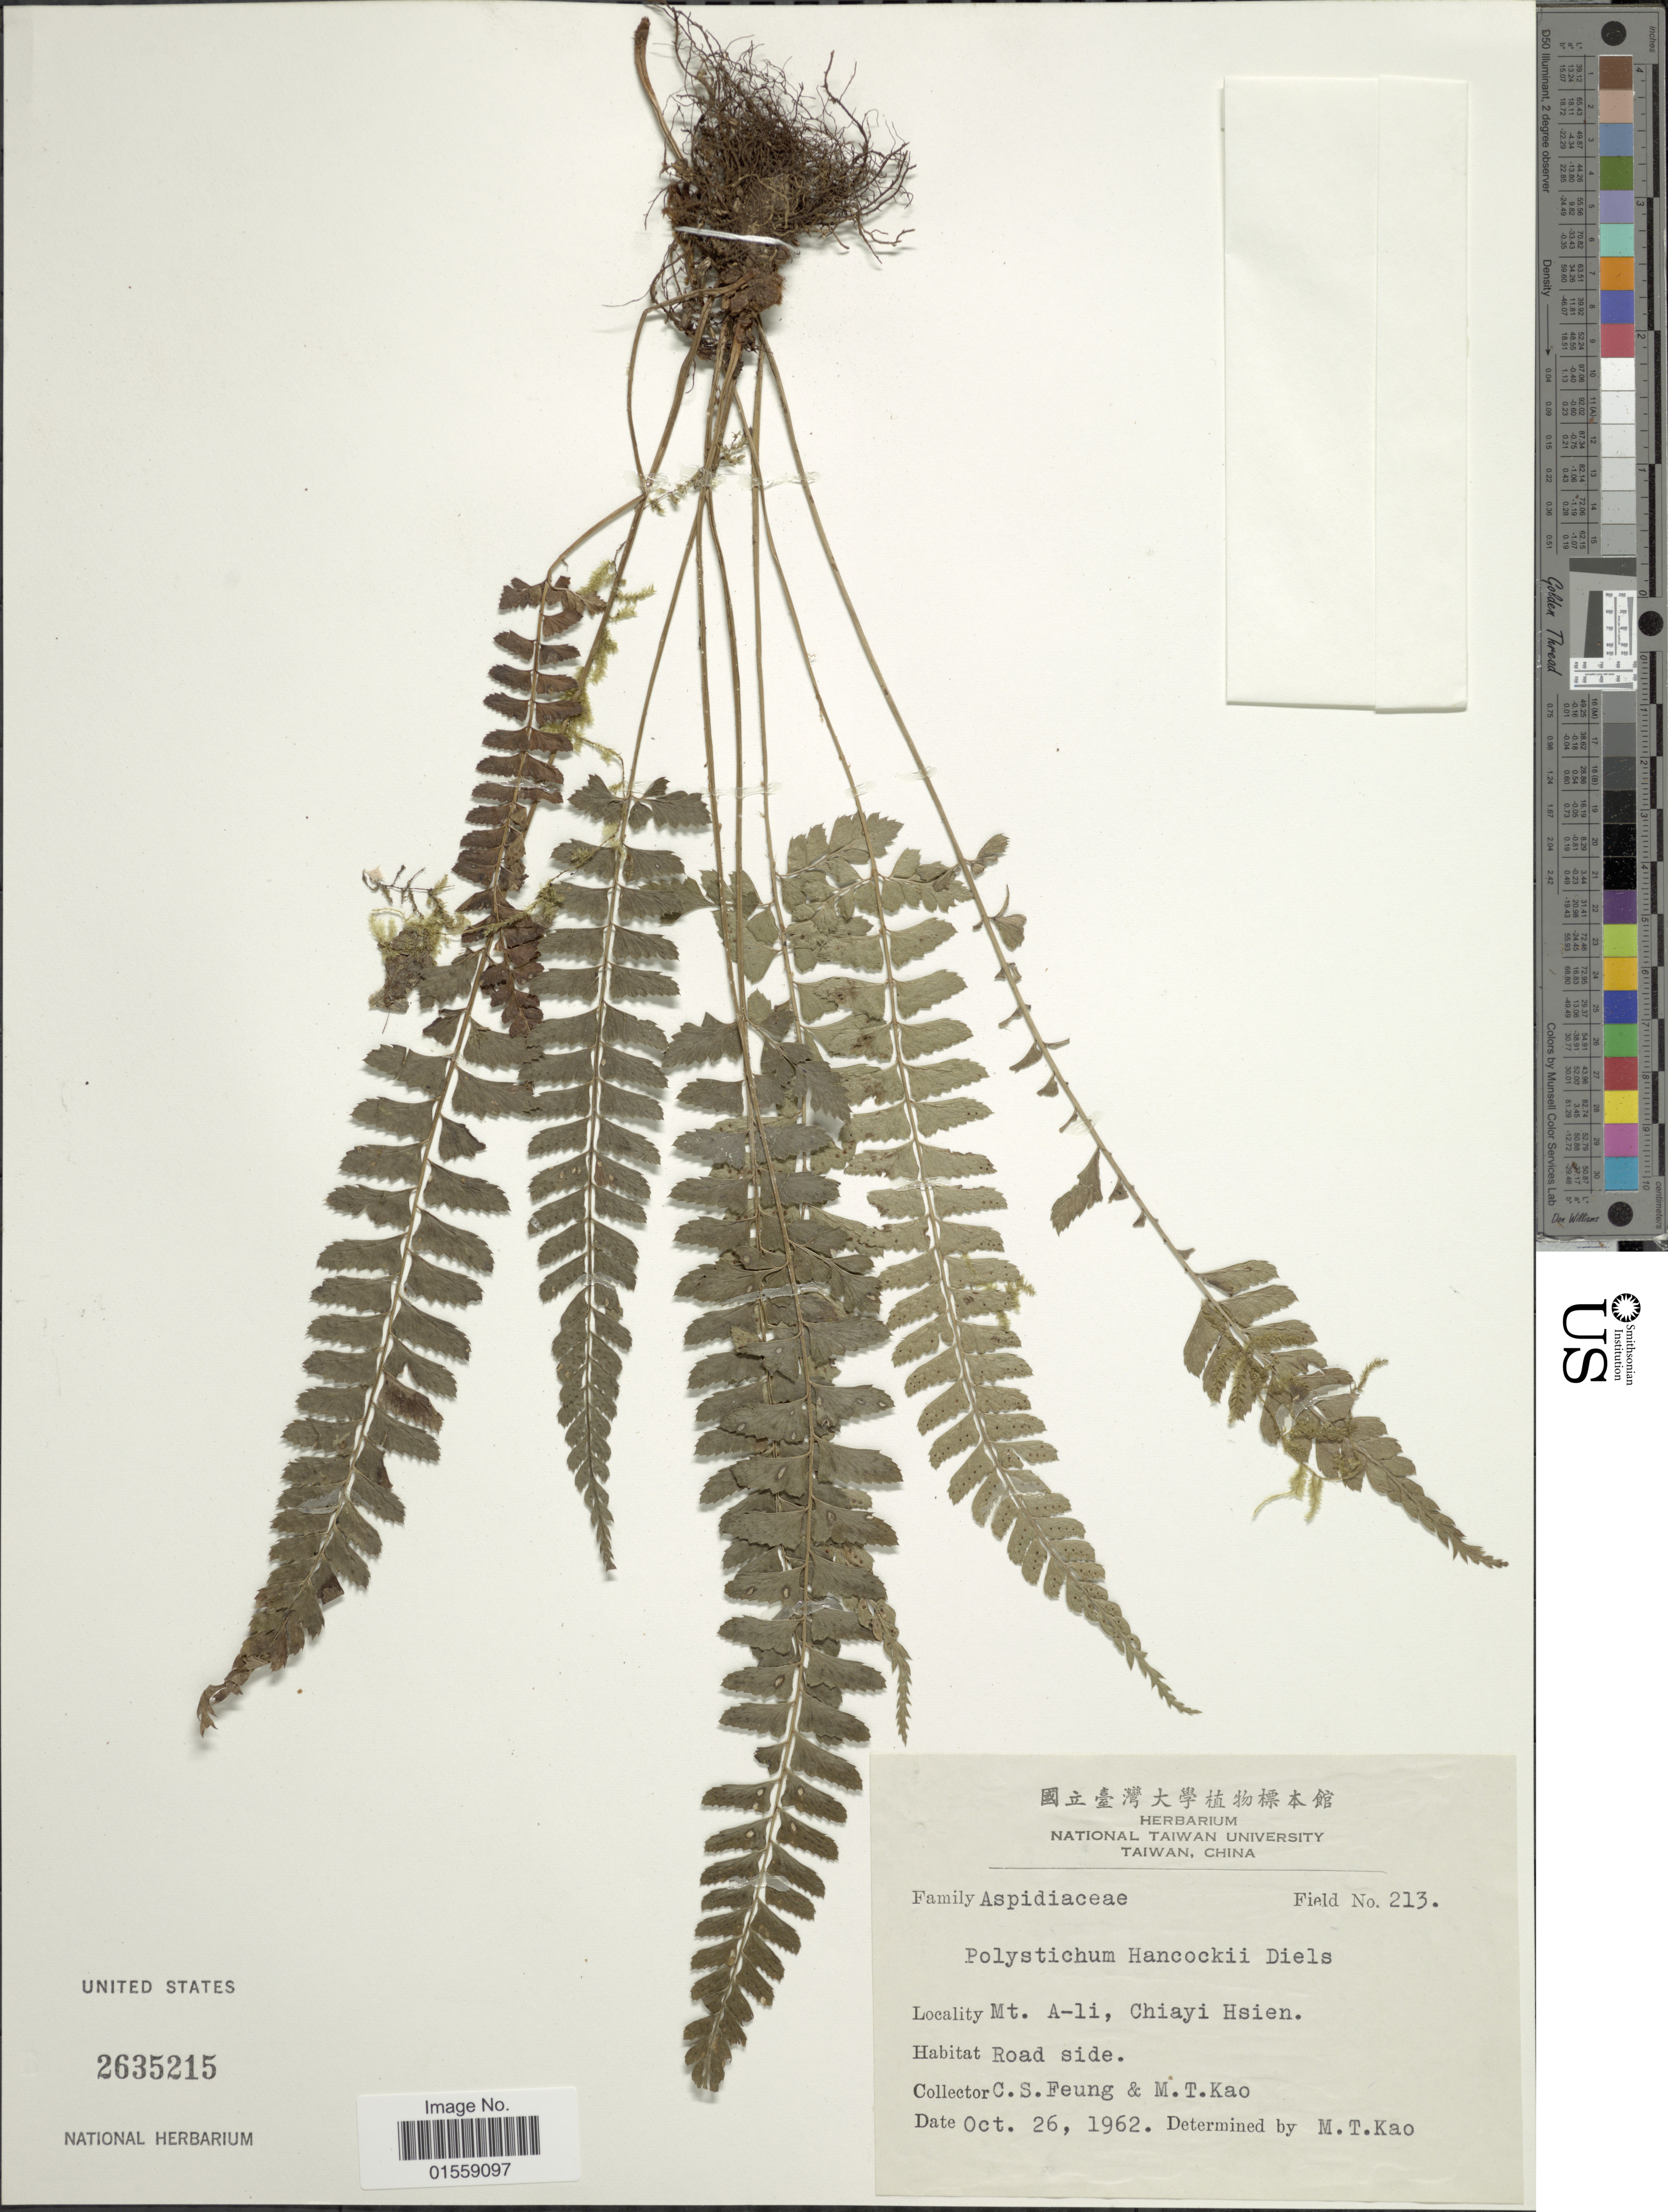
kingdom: Plantae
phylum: Tracheophyta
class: Polypodiopsida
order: Polypodiales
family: Dryopteridaceae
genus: Polystichum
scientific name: Polystichum hancockii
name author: (Hance) Diels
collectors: C. Feung & M. T. Kao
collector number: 213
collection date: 1962-10-26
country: Taiwan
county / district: Chiayi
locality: Mt. A-li, Chiayi Hsien, road side.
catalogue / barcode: US 2635215